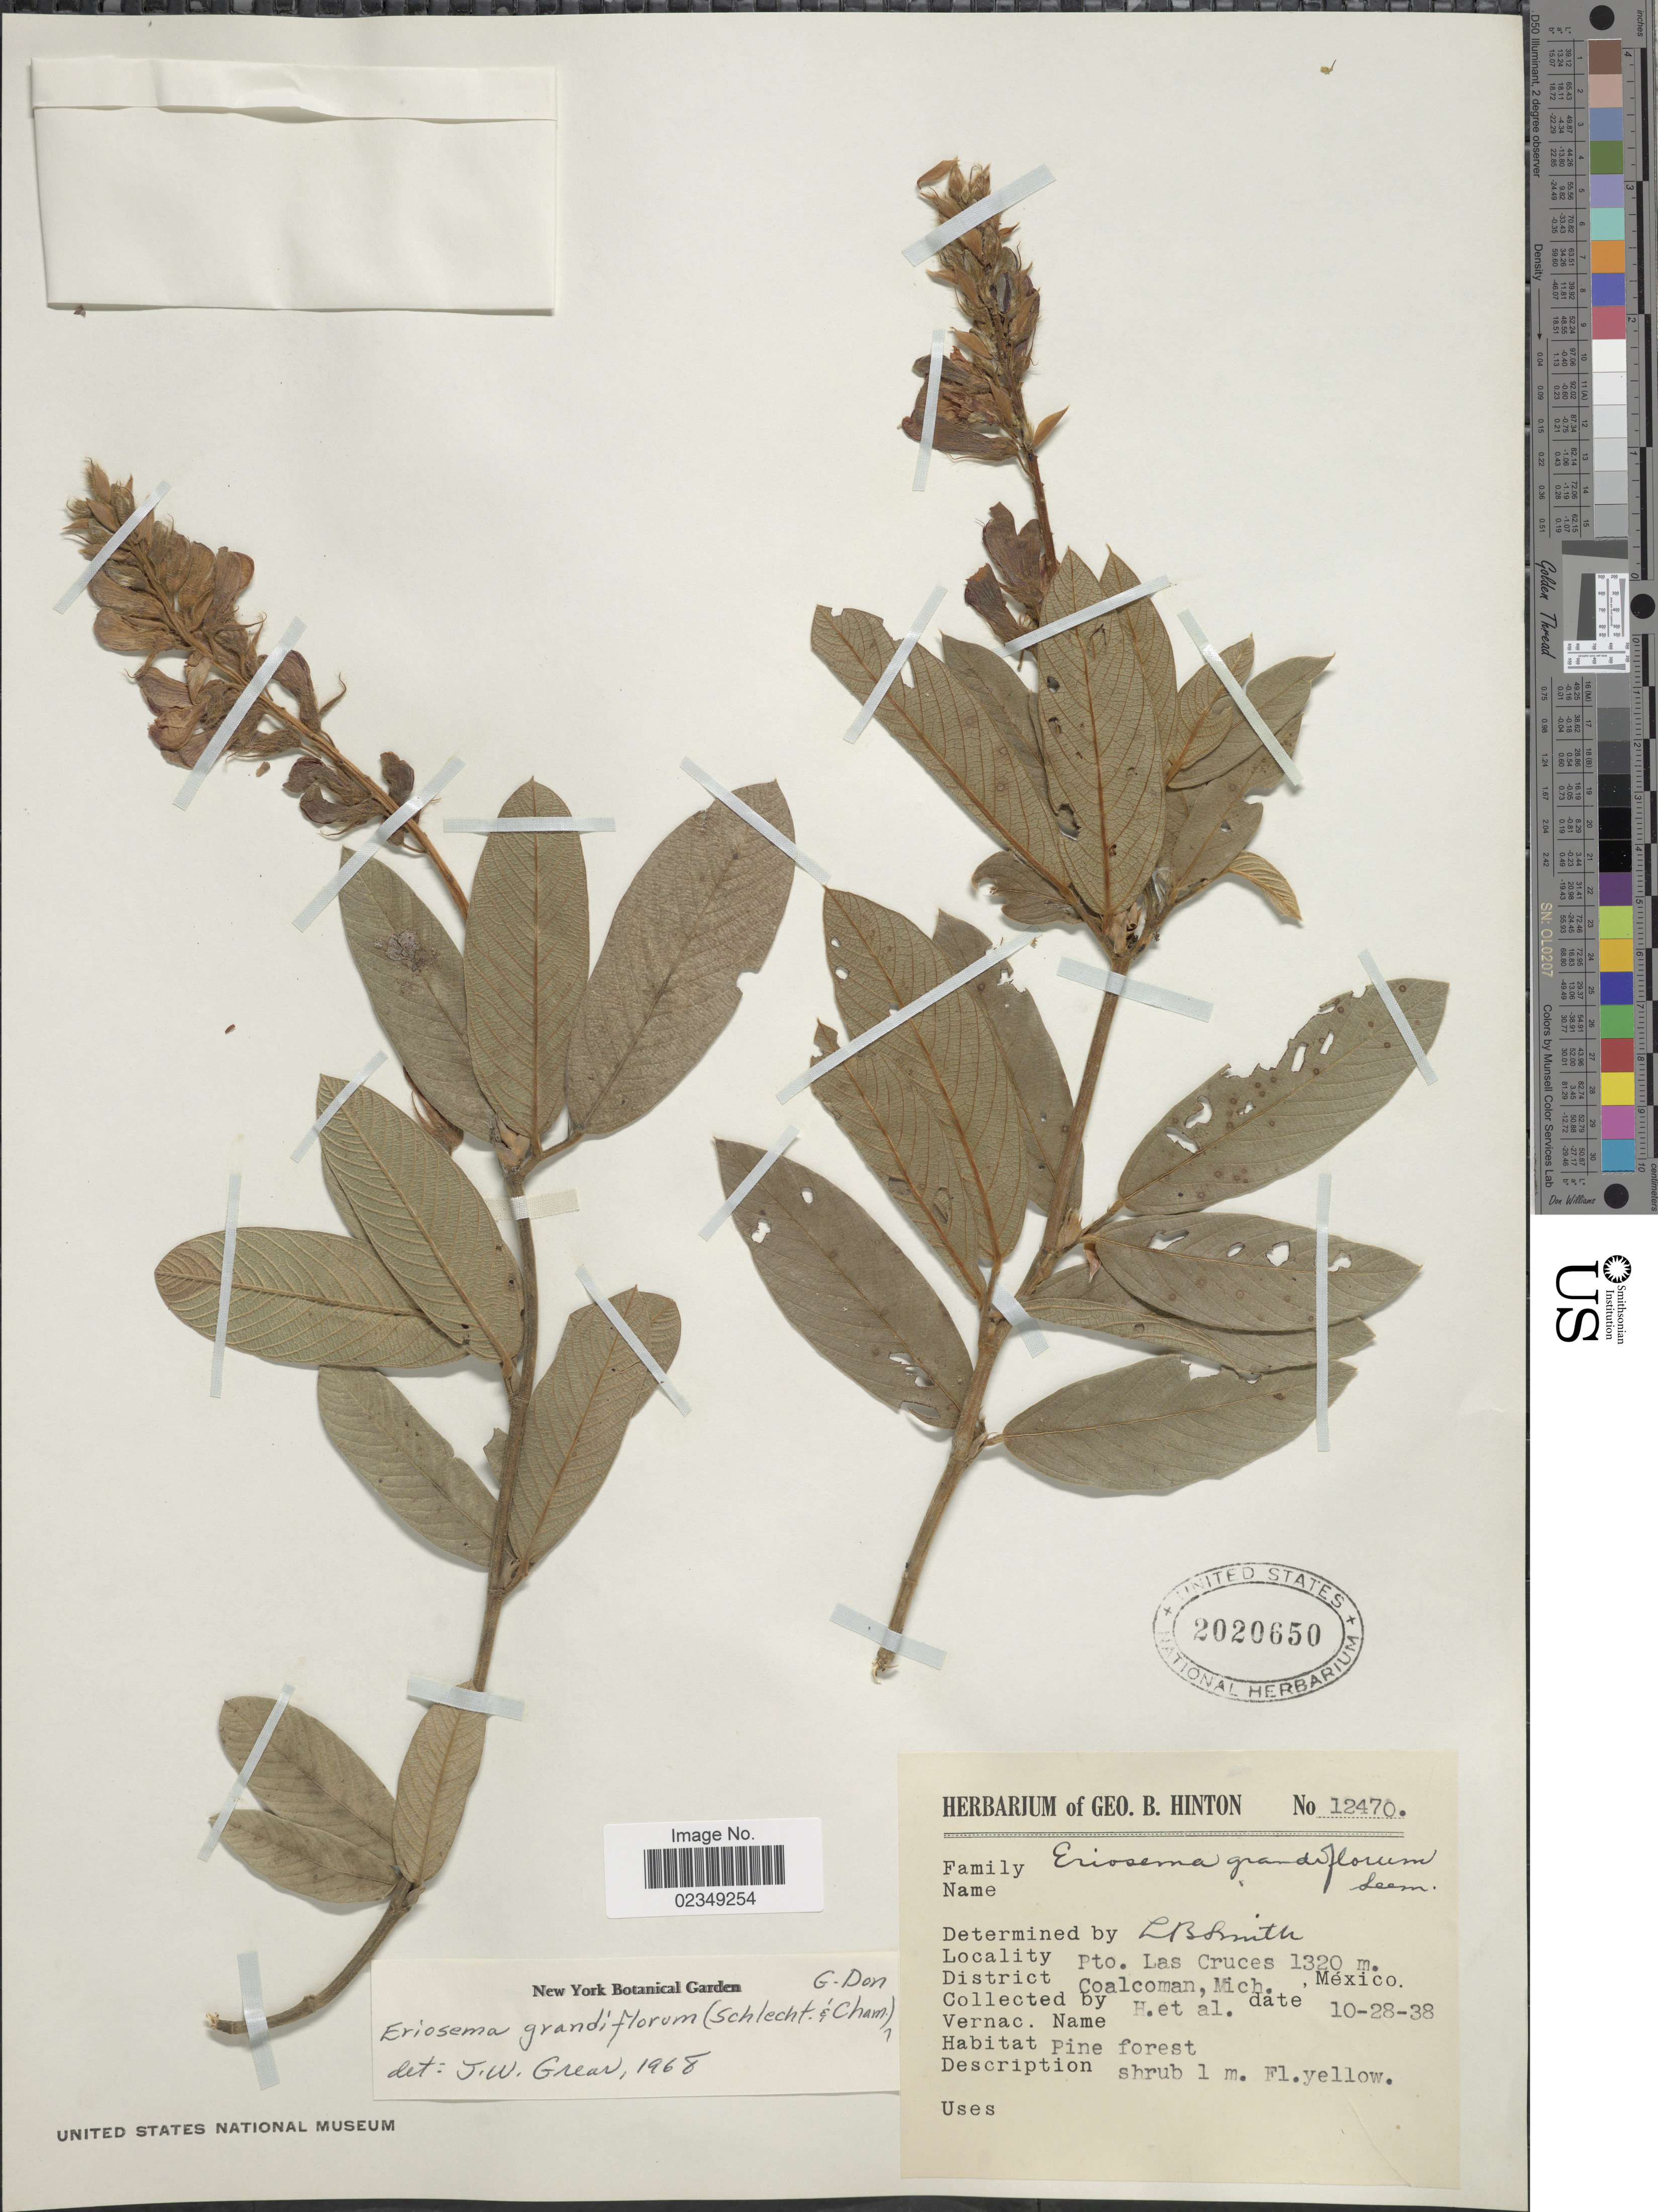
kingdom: Plantae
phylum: Tracheophyta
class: Magnoliopsida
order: Fabales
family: Fabaceae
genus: Eriosema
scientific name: Eriosema grandiflorum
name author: (Schltdl. & Cham.) G. Don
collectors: G. B. Hinton & et al.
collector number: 12470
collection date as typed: Transcribed d/m/y: 28/10/38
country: Mexico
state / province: Michoacán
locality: Pto. Las Cruces, District Coalman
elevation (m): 1320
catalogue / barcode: US 2020650